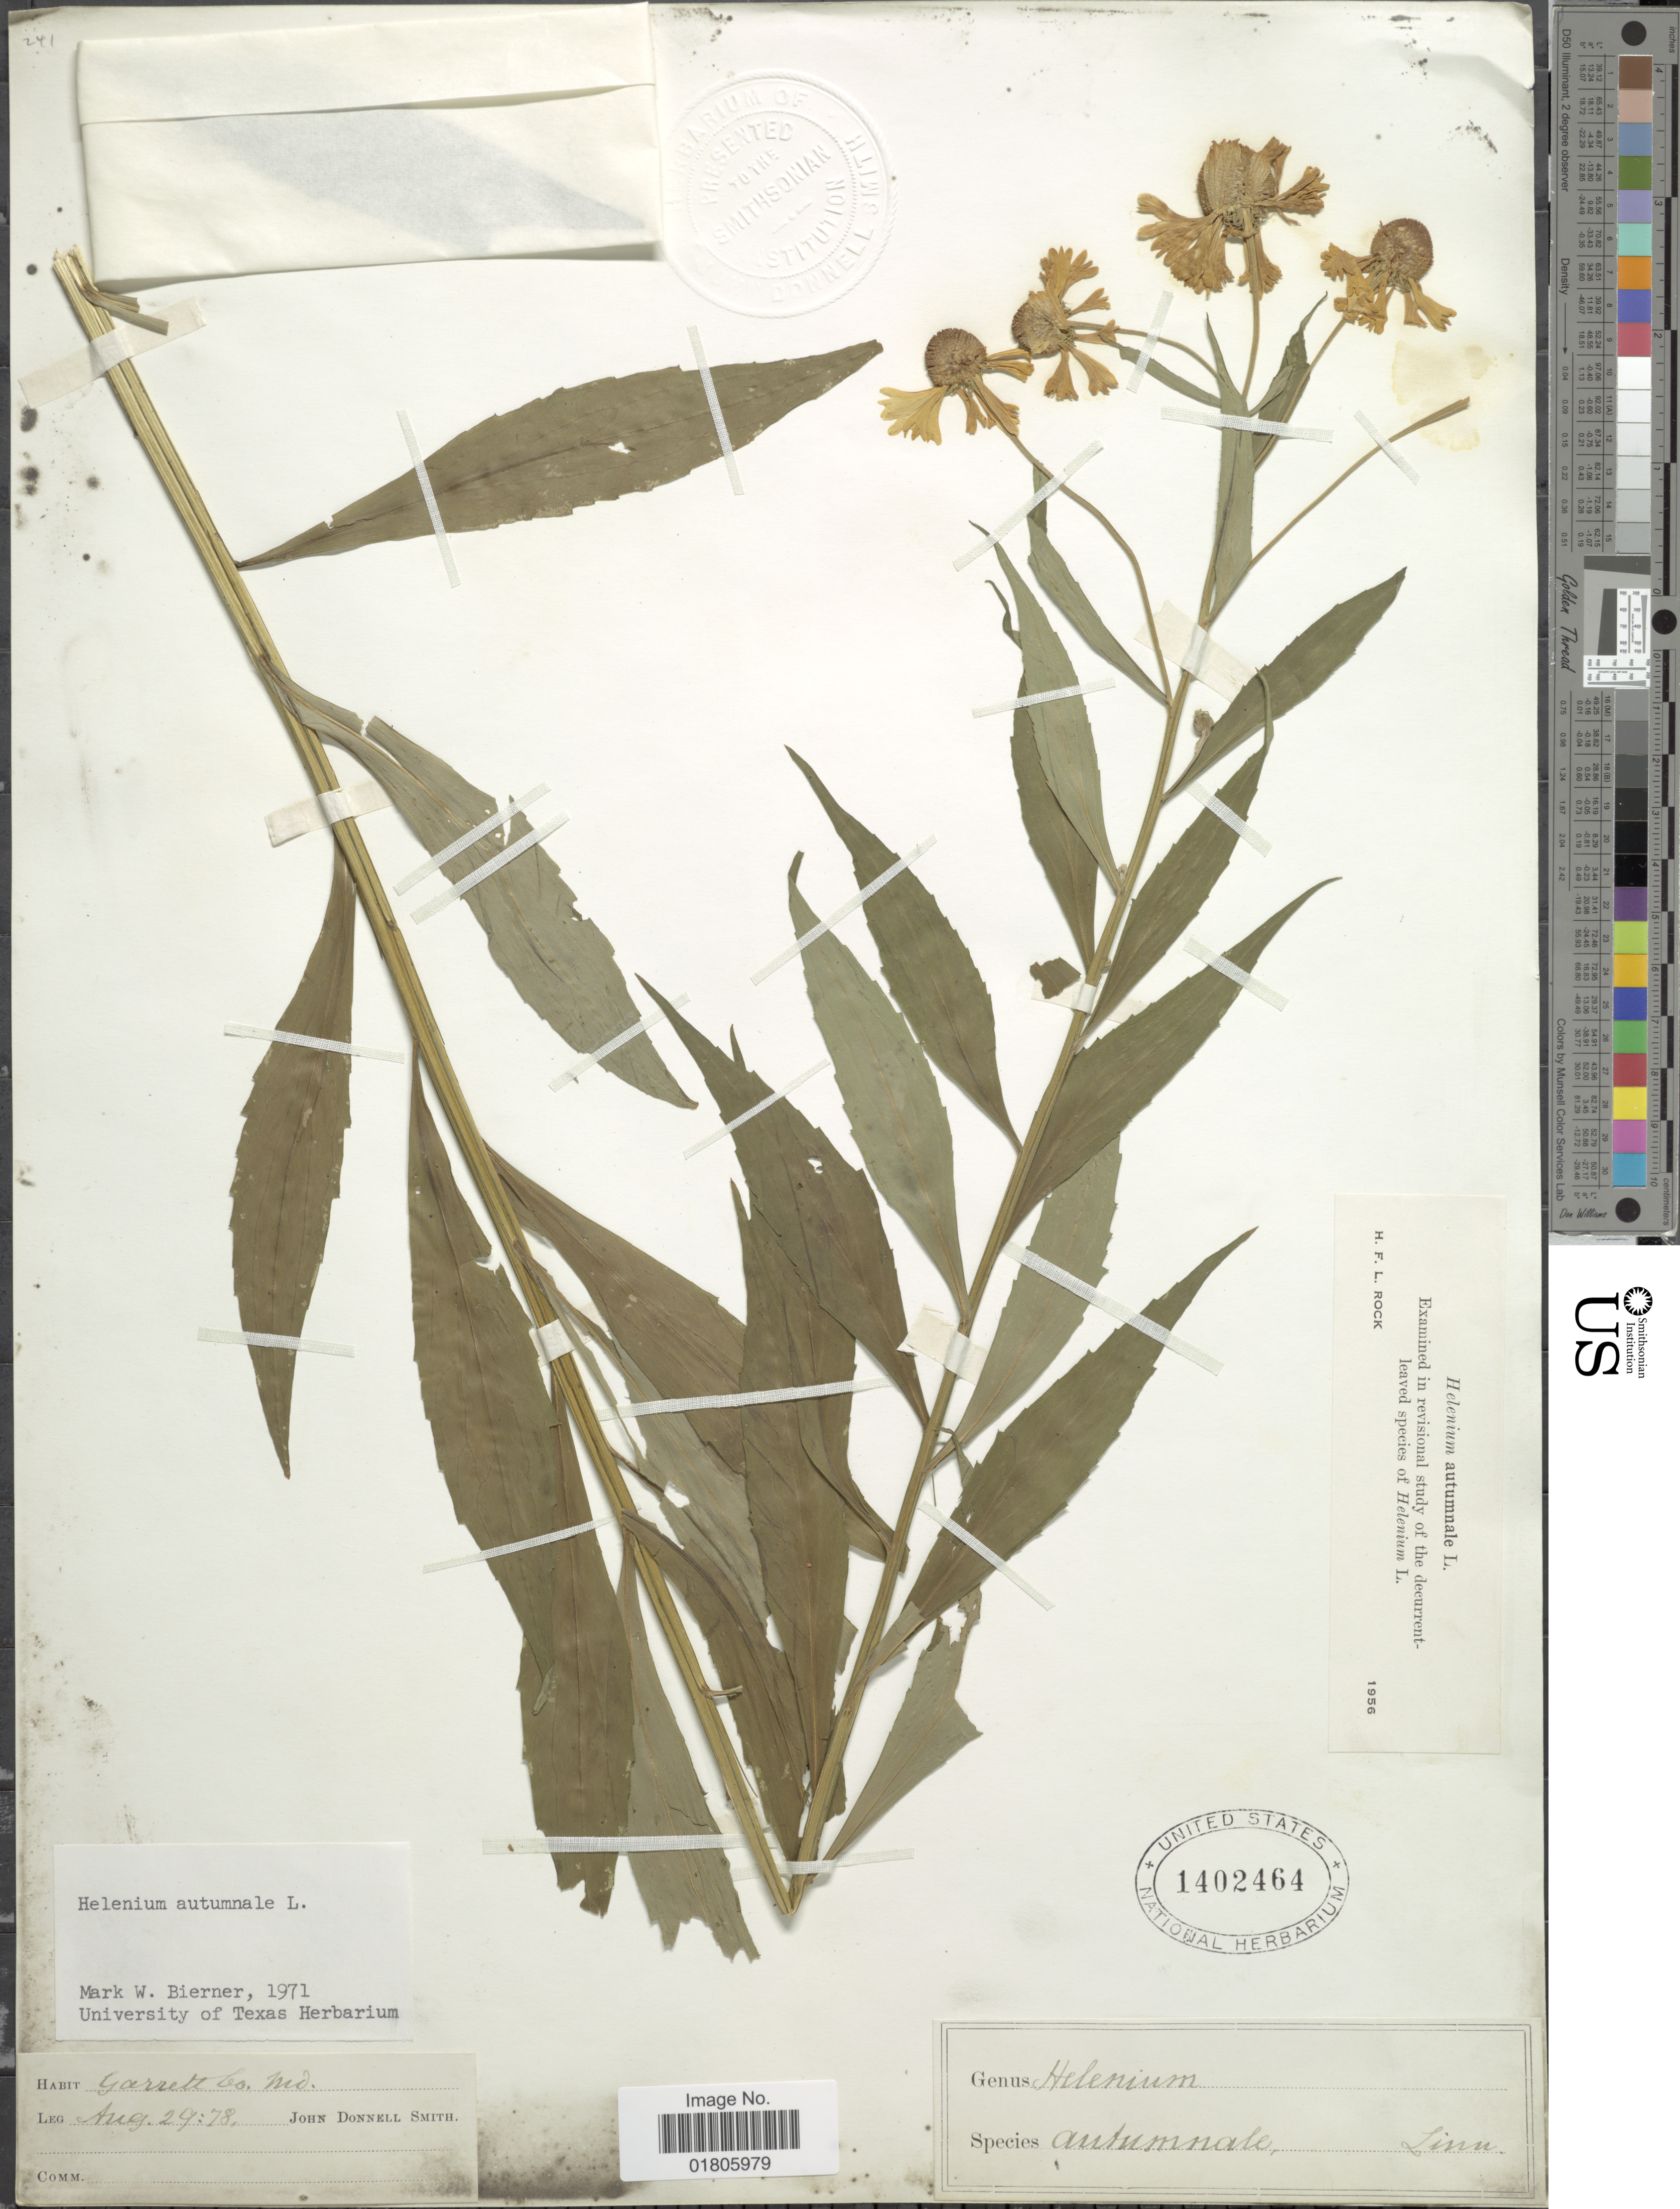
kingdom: Plantae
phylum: Tracheophyta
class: Magnoliopsida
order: Asterales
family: Asteraceae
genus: Helenium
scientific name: Helenium autumnale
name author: L.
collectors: J. Donnell Smith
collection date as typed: Transcribed d/m/y: 29/8/78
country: United States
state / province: Maryland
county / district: Garrett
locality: Garrett Co.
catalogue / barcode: US 1402464